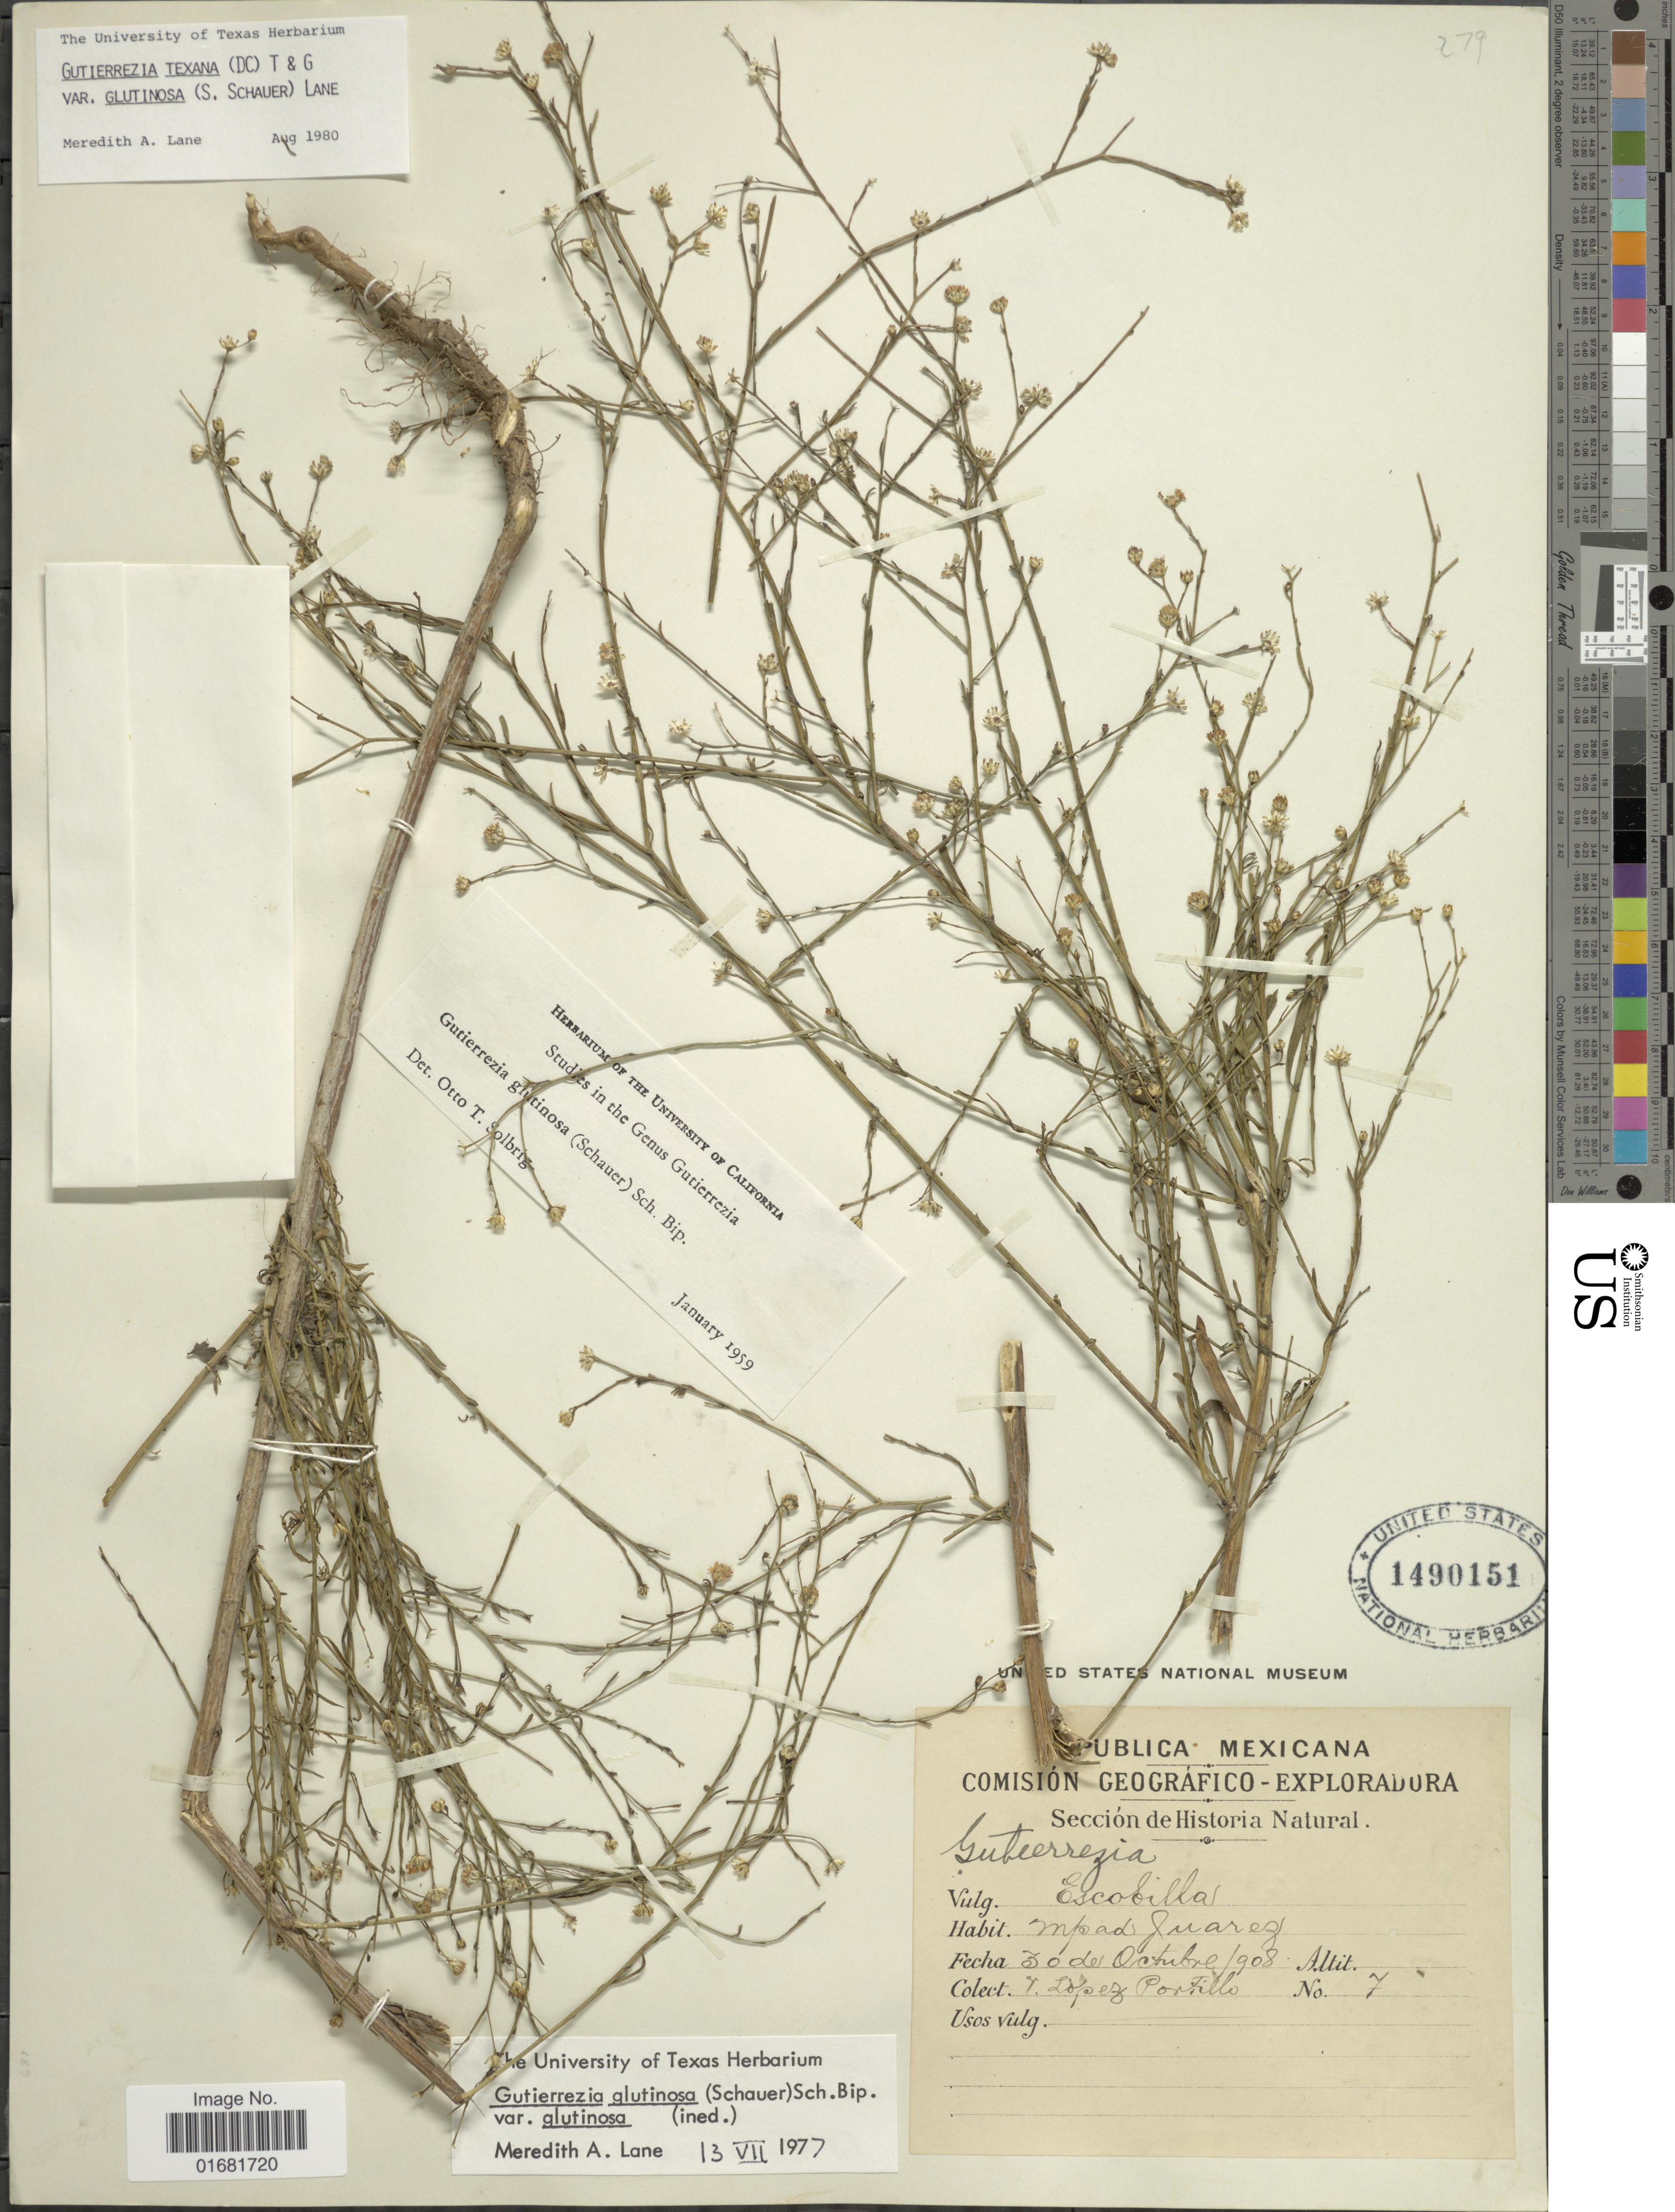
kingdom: Plantae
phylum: Tracheophyta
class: Magnoliopsida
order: Asterales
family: Asteraceae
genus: Gutierrezia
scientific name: Gutierrezia texana var. glutinosa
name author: (S. Schauer) M.A. Lane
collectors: López Portillo, V.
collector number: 7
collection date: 1908-10-30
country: Mexico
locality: Mpad Juarez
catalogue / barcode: US 1490151